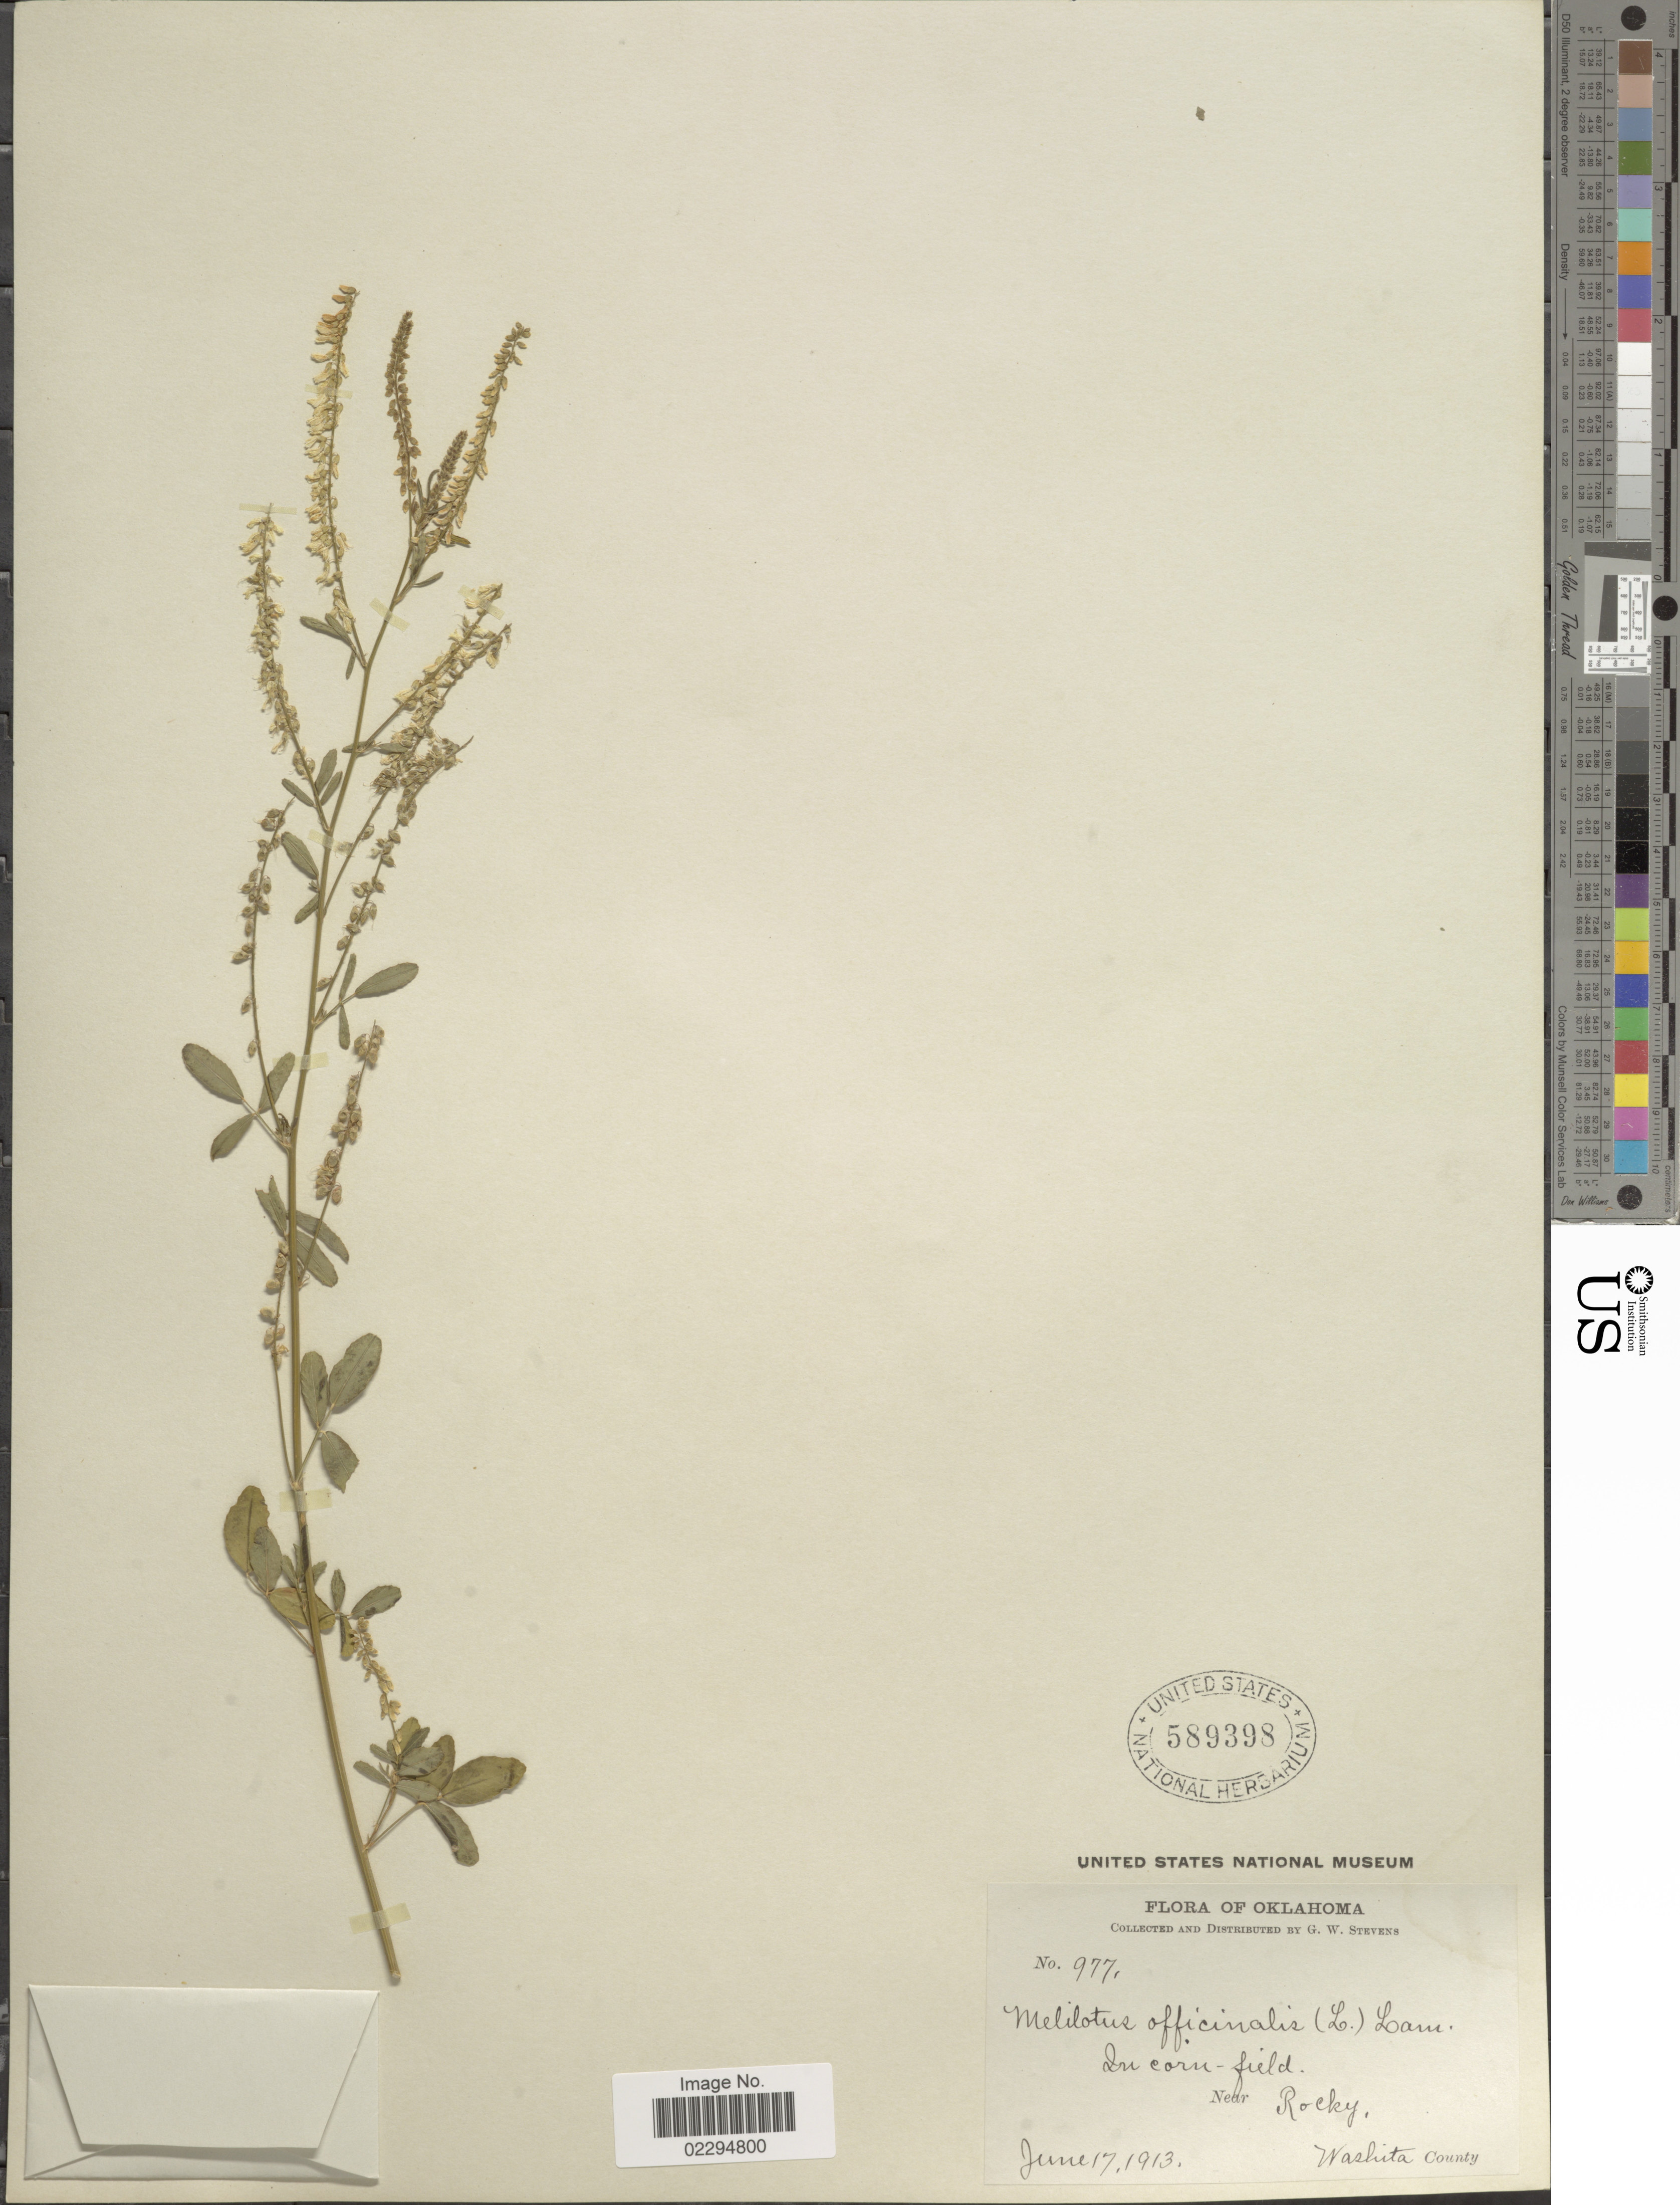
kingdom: Plantae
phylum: Tracheophyta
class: Magnoliopsida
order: Fabales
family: Fabaceae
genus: Melilotus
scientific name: Melilotus officinalis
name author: (L.) Lam.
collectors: G. W. Stevens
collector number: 977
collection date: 1913-06-17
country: United States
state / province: Oklahoma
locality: Near Rocky, Washita County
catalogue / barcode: US 589398